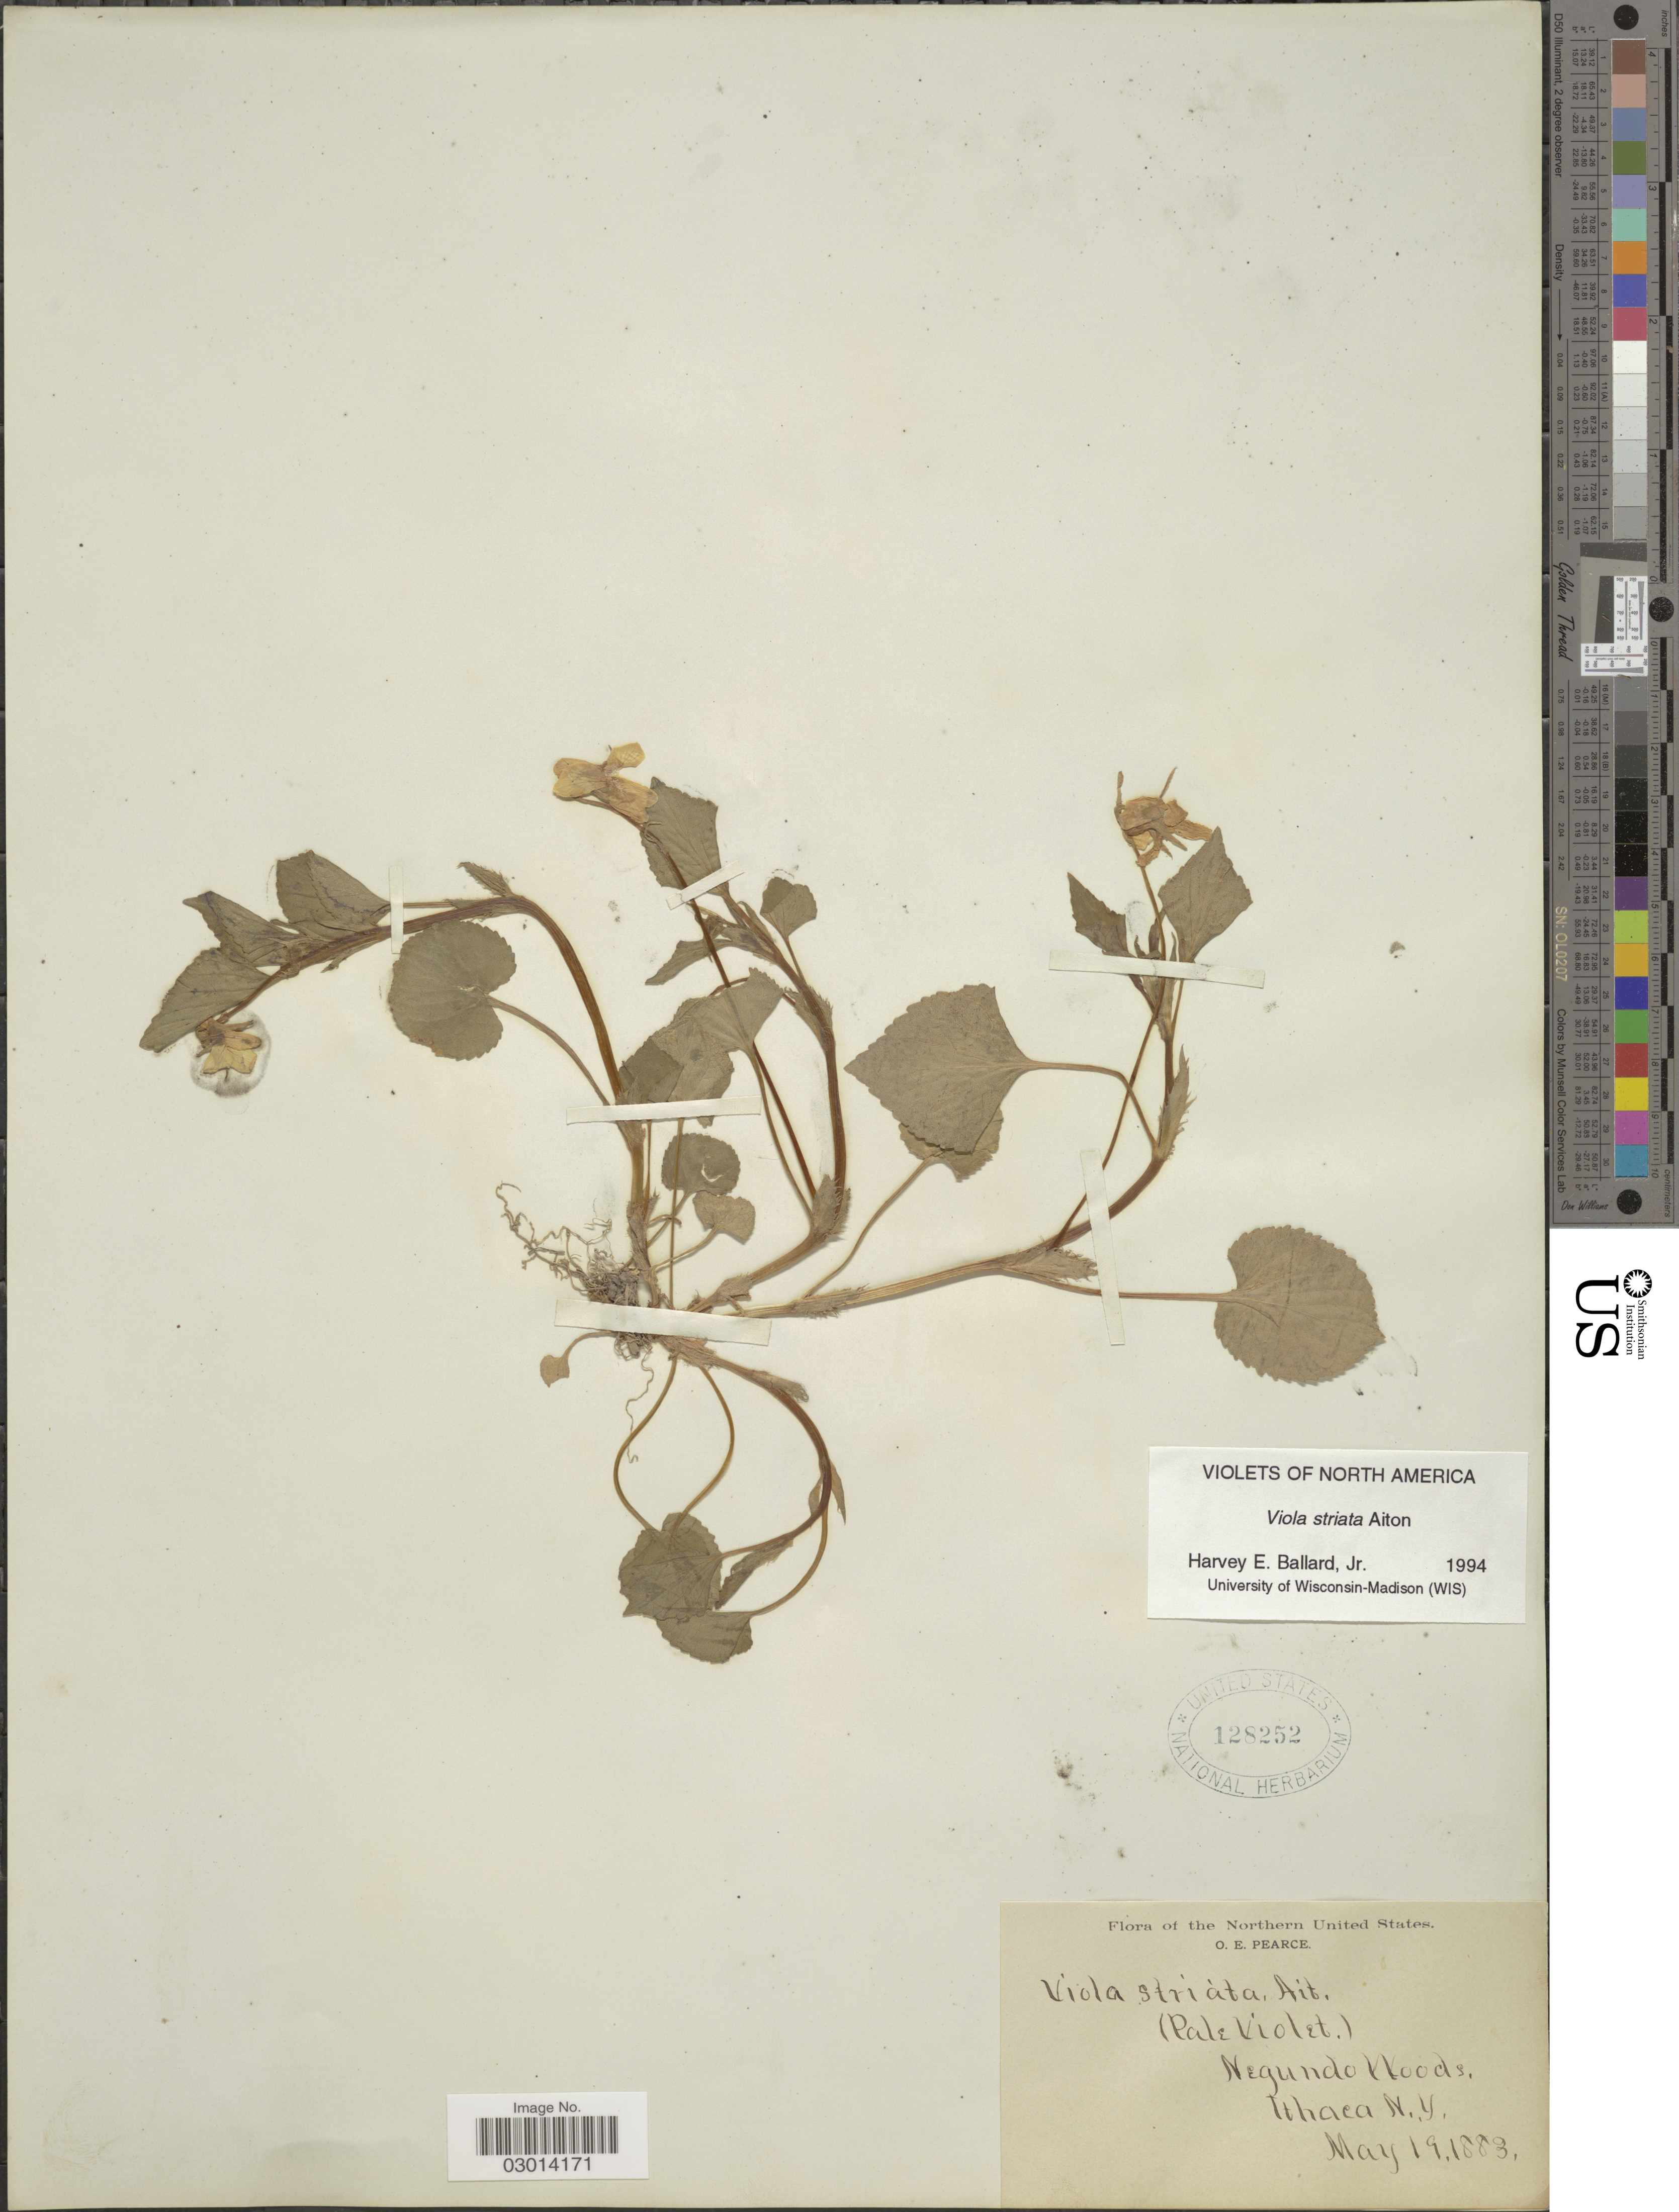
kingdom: Plantae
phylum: Tracheophyta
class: Magnoliopsida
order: Malpighiales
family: Violaceae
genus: Viola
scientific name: Viola rostrata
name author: Pursh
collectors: O. E. Pearce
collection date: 1883-05-19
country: United States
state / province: New York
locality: Northern United States. Negundo Woods. Ithaca, N. Y.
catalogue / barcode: US 128252